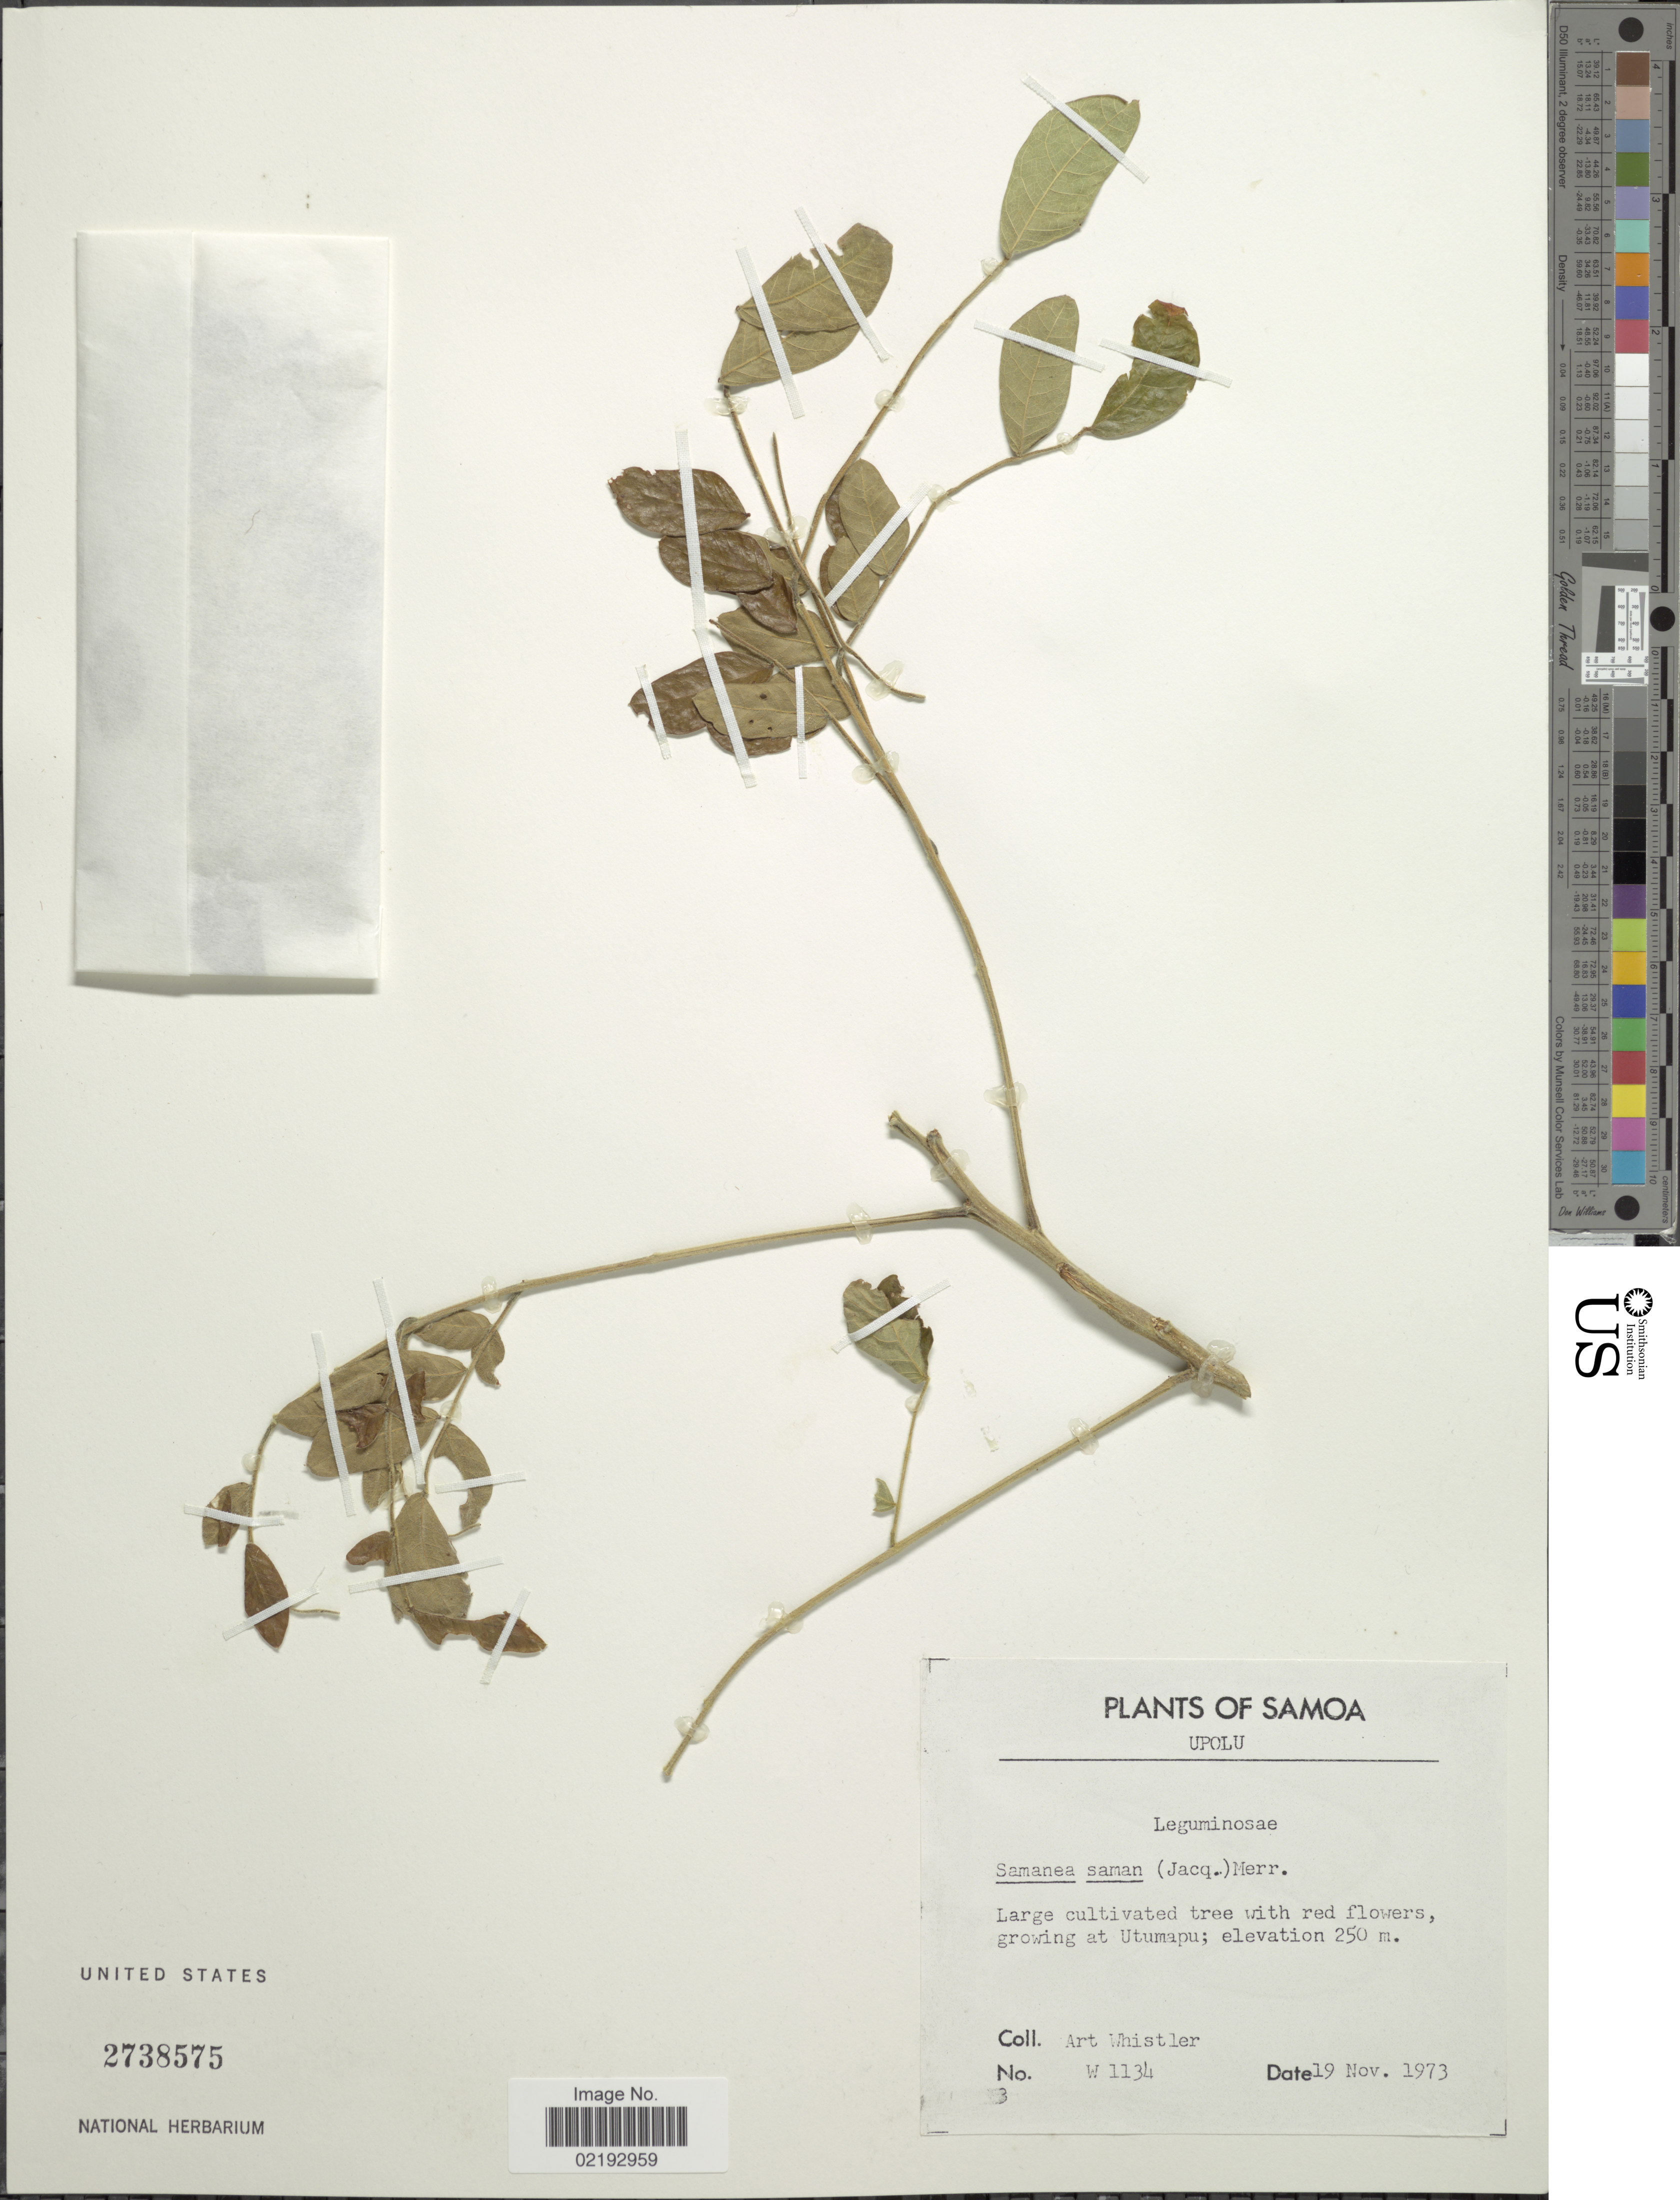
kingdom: Plantae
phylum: Tracheophyta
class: Magnoliopsida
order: Fabales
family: Fabaceae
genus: Samanea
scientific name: Samanea saman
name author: (Jacq.) Merr.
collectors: A. Whistler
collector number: W1134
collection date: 1973-11-19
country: Samoa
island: Upolu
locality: Upolu, Utumapu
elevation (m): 250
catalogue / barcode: US 2738575